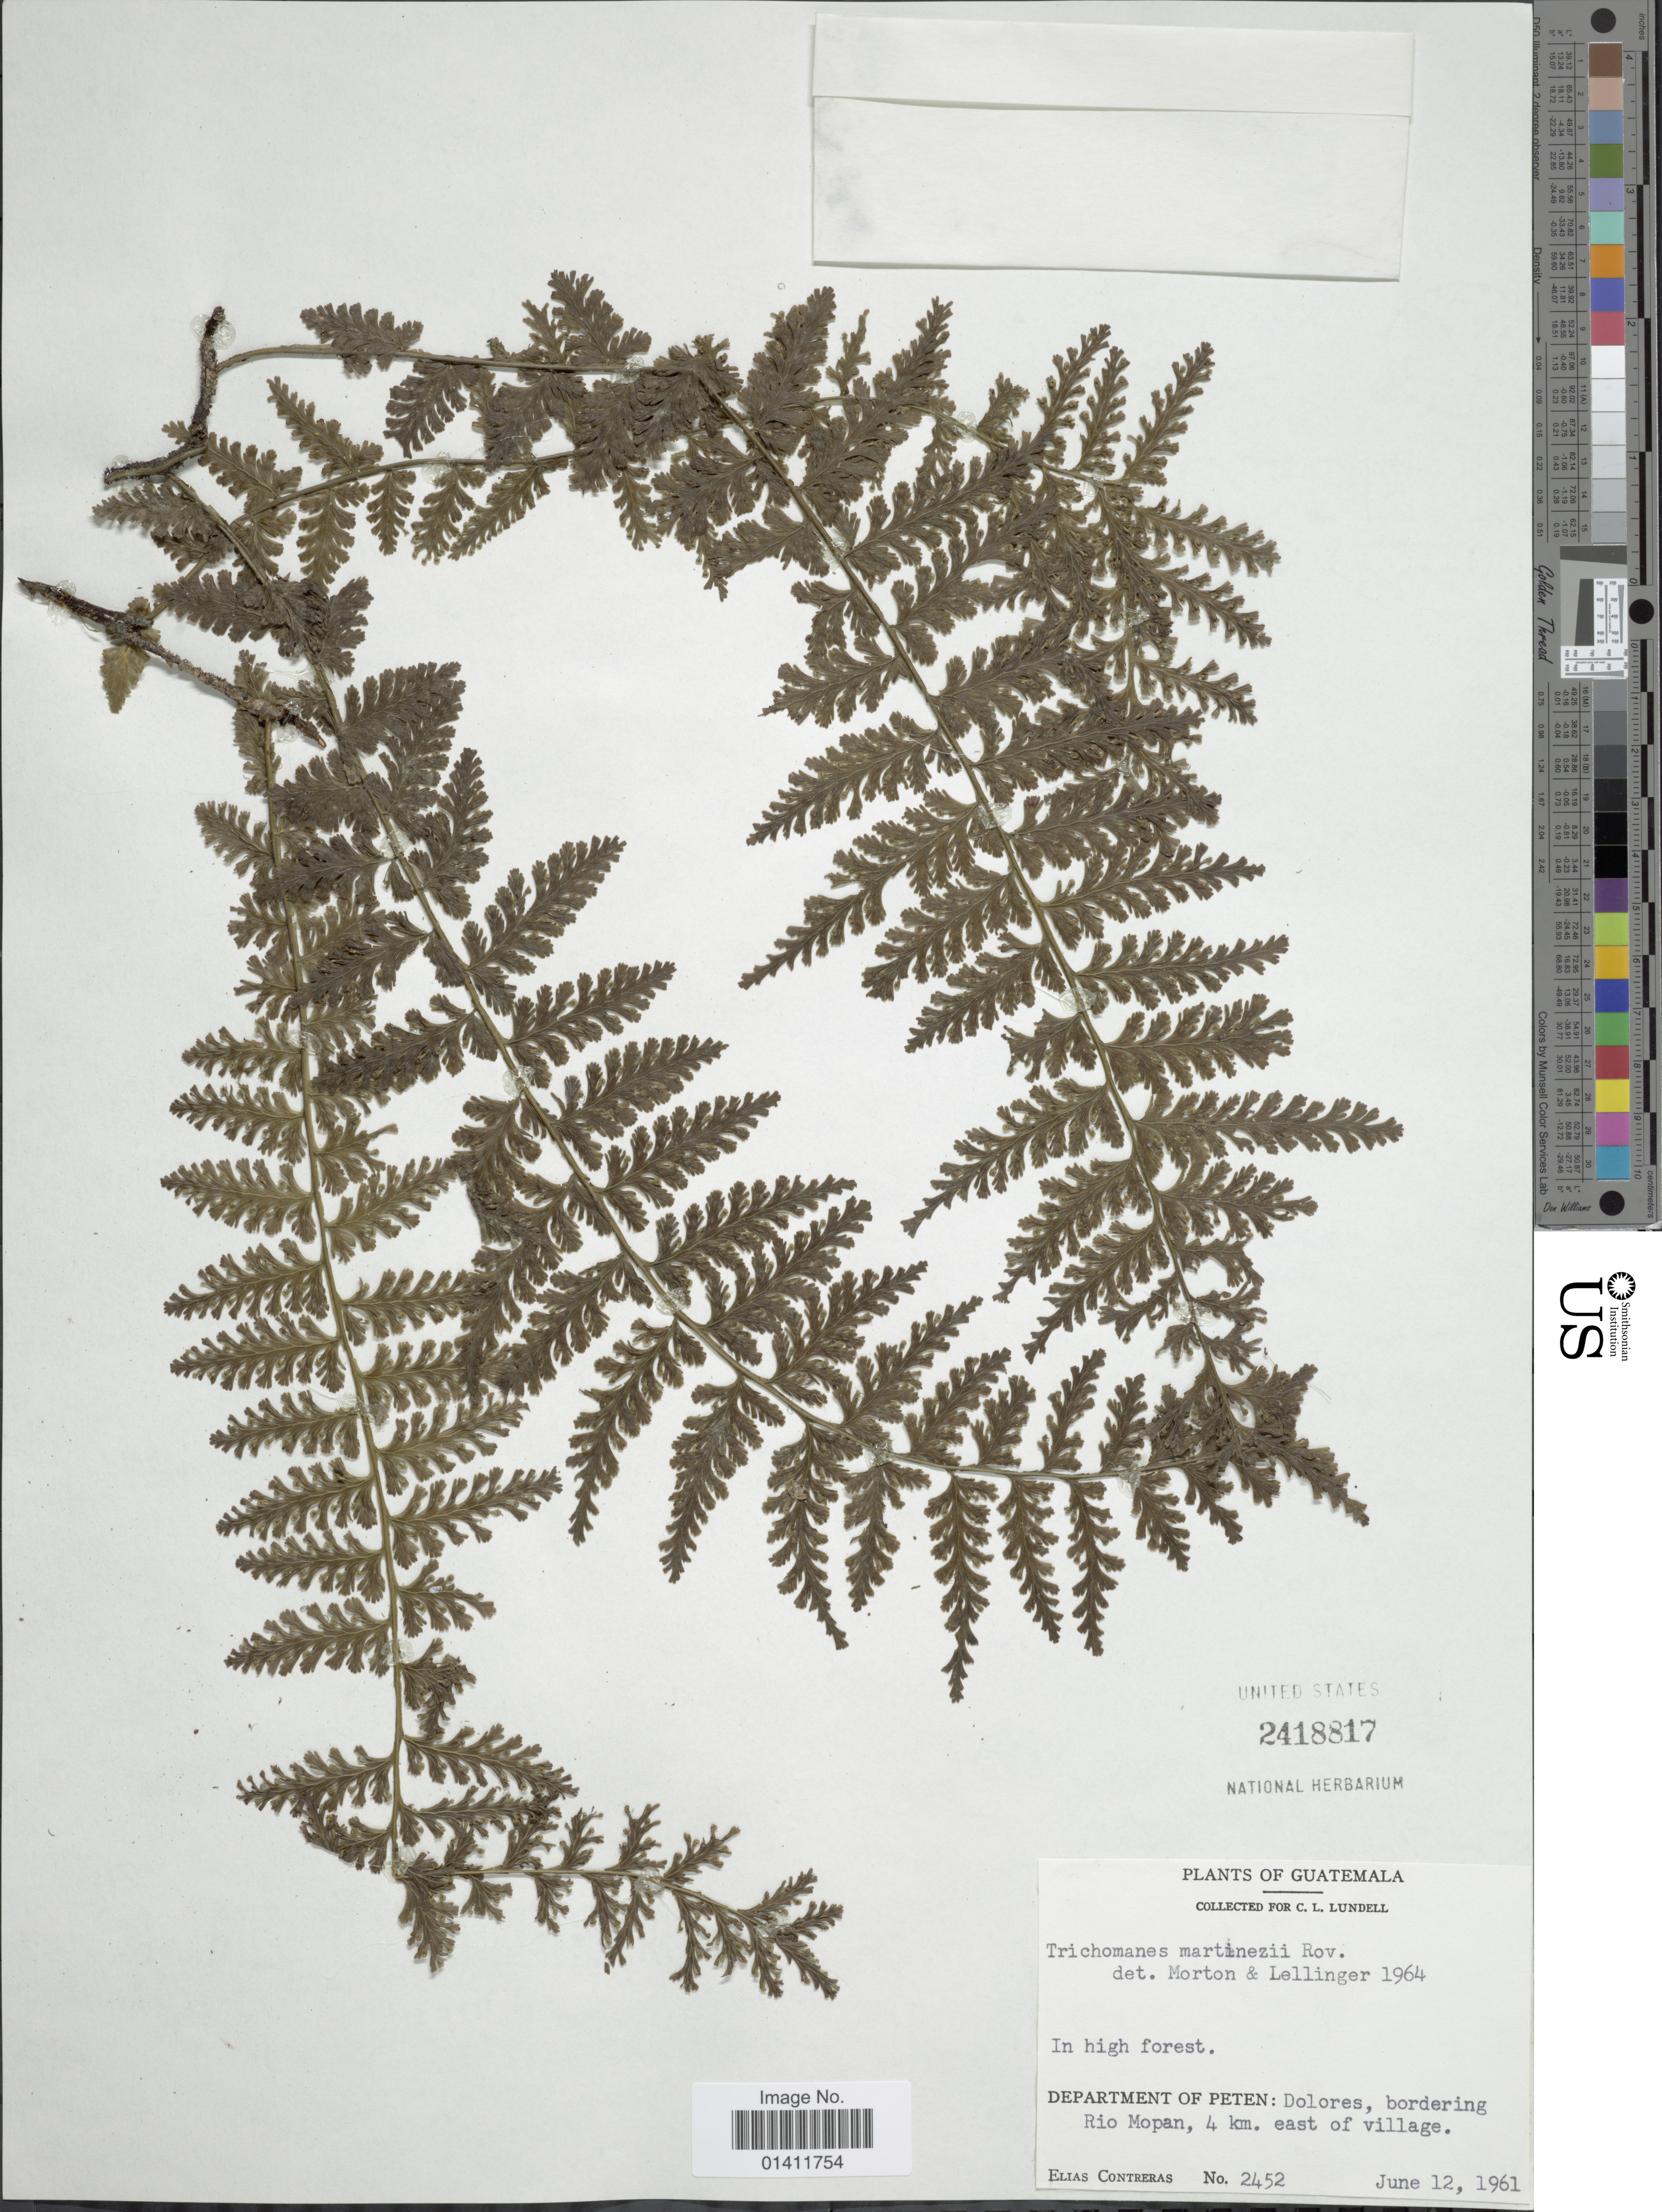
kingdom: Plantae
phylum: Tracheophyta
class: Polypodiopsida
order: Hymenophyllales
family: Hymenophyllaceae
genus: Vandenboschia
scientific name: Vandenboschia collariata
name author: (Bosch) Ebihara & K. Iwats.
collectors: E. Contreras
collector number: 2452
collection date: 1961-06-12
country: Guatemala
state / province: El Petén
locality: Department of Peten: Dolores, bordering Rio Mopan, 4 km. east of village.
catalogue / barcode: US 2418817